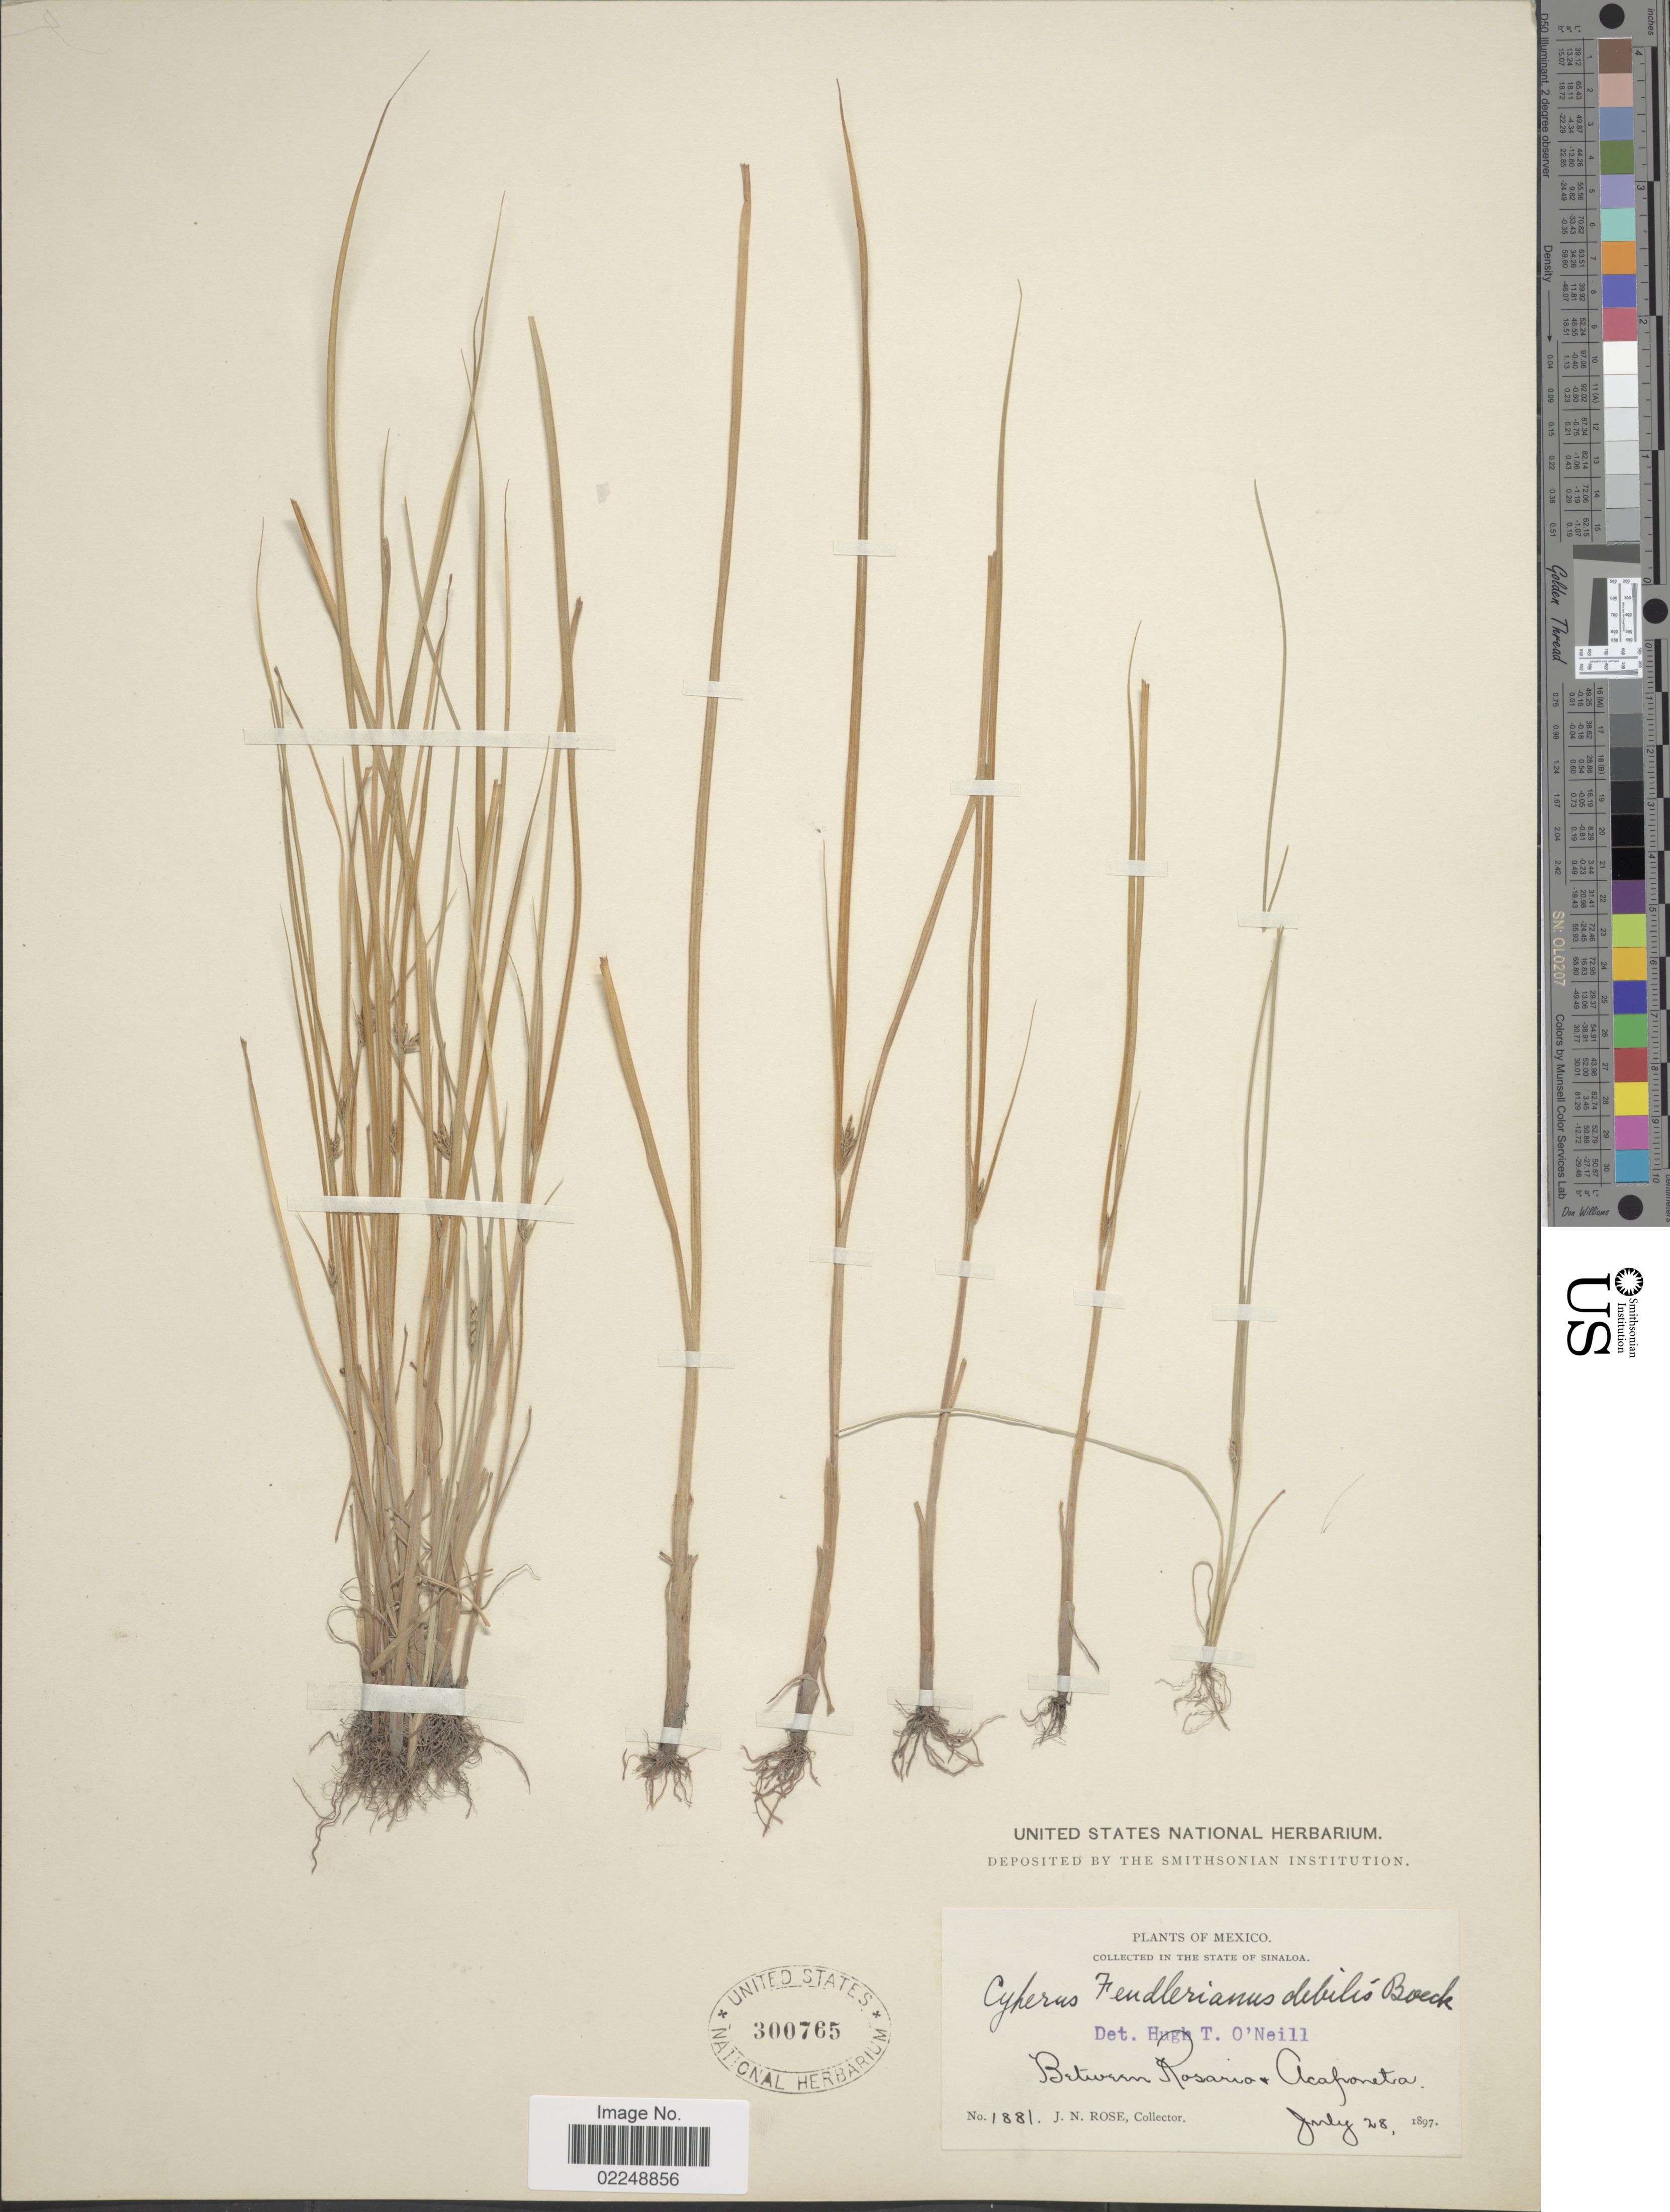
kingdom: Plantae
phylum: Tracheophyta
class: Liliopsida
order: Poales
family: Cyperaceae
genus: Cyperus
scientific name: Cyperus fendlerianus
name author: Boeckeler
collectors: J. N. Rose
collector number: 1881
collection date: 1897-07-28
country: Mexico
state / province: Sinaloa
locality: Between Rosario & Acaponeta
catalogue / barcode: US 300765